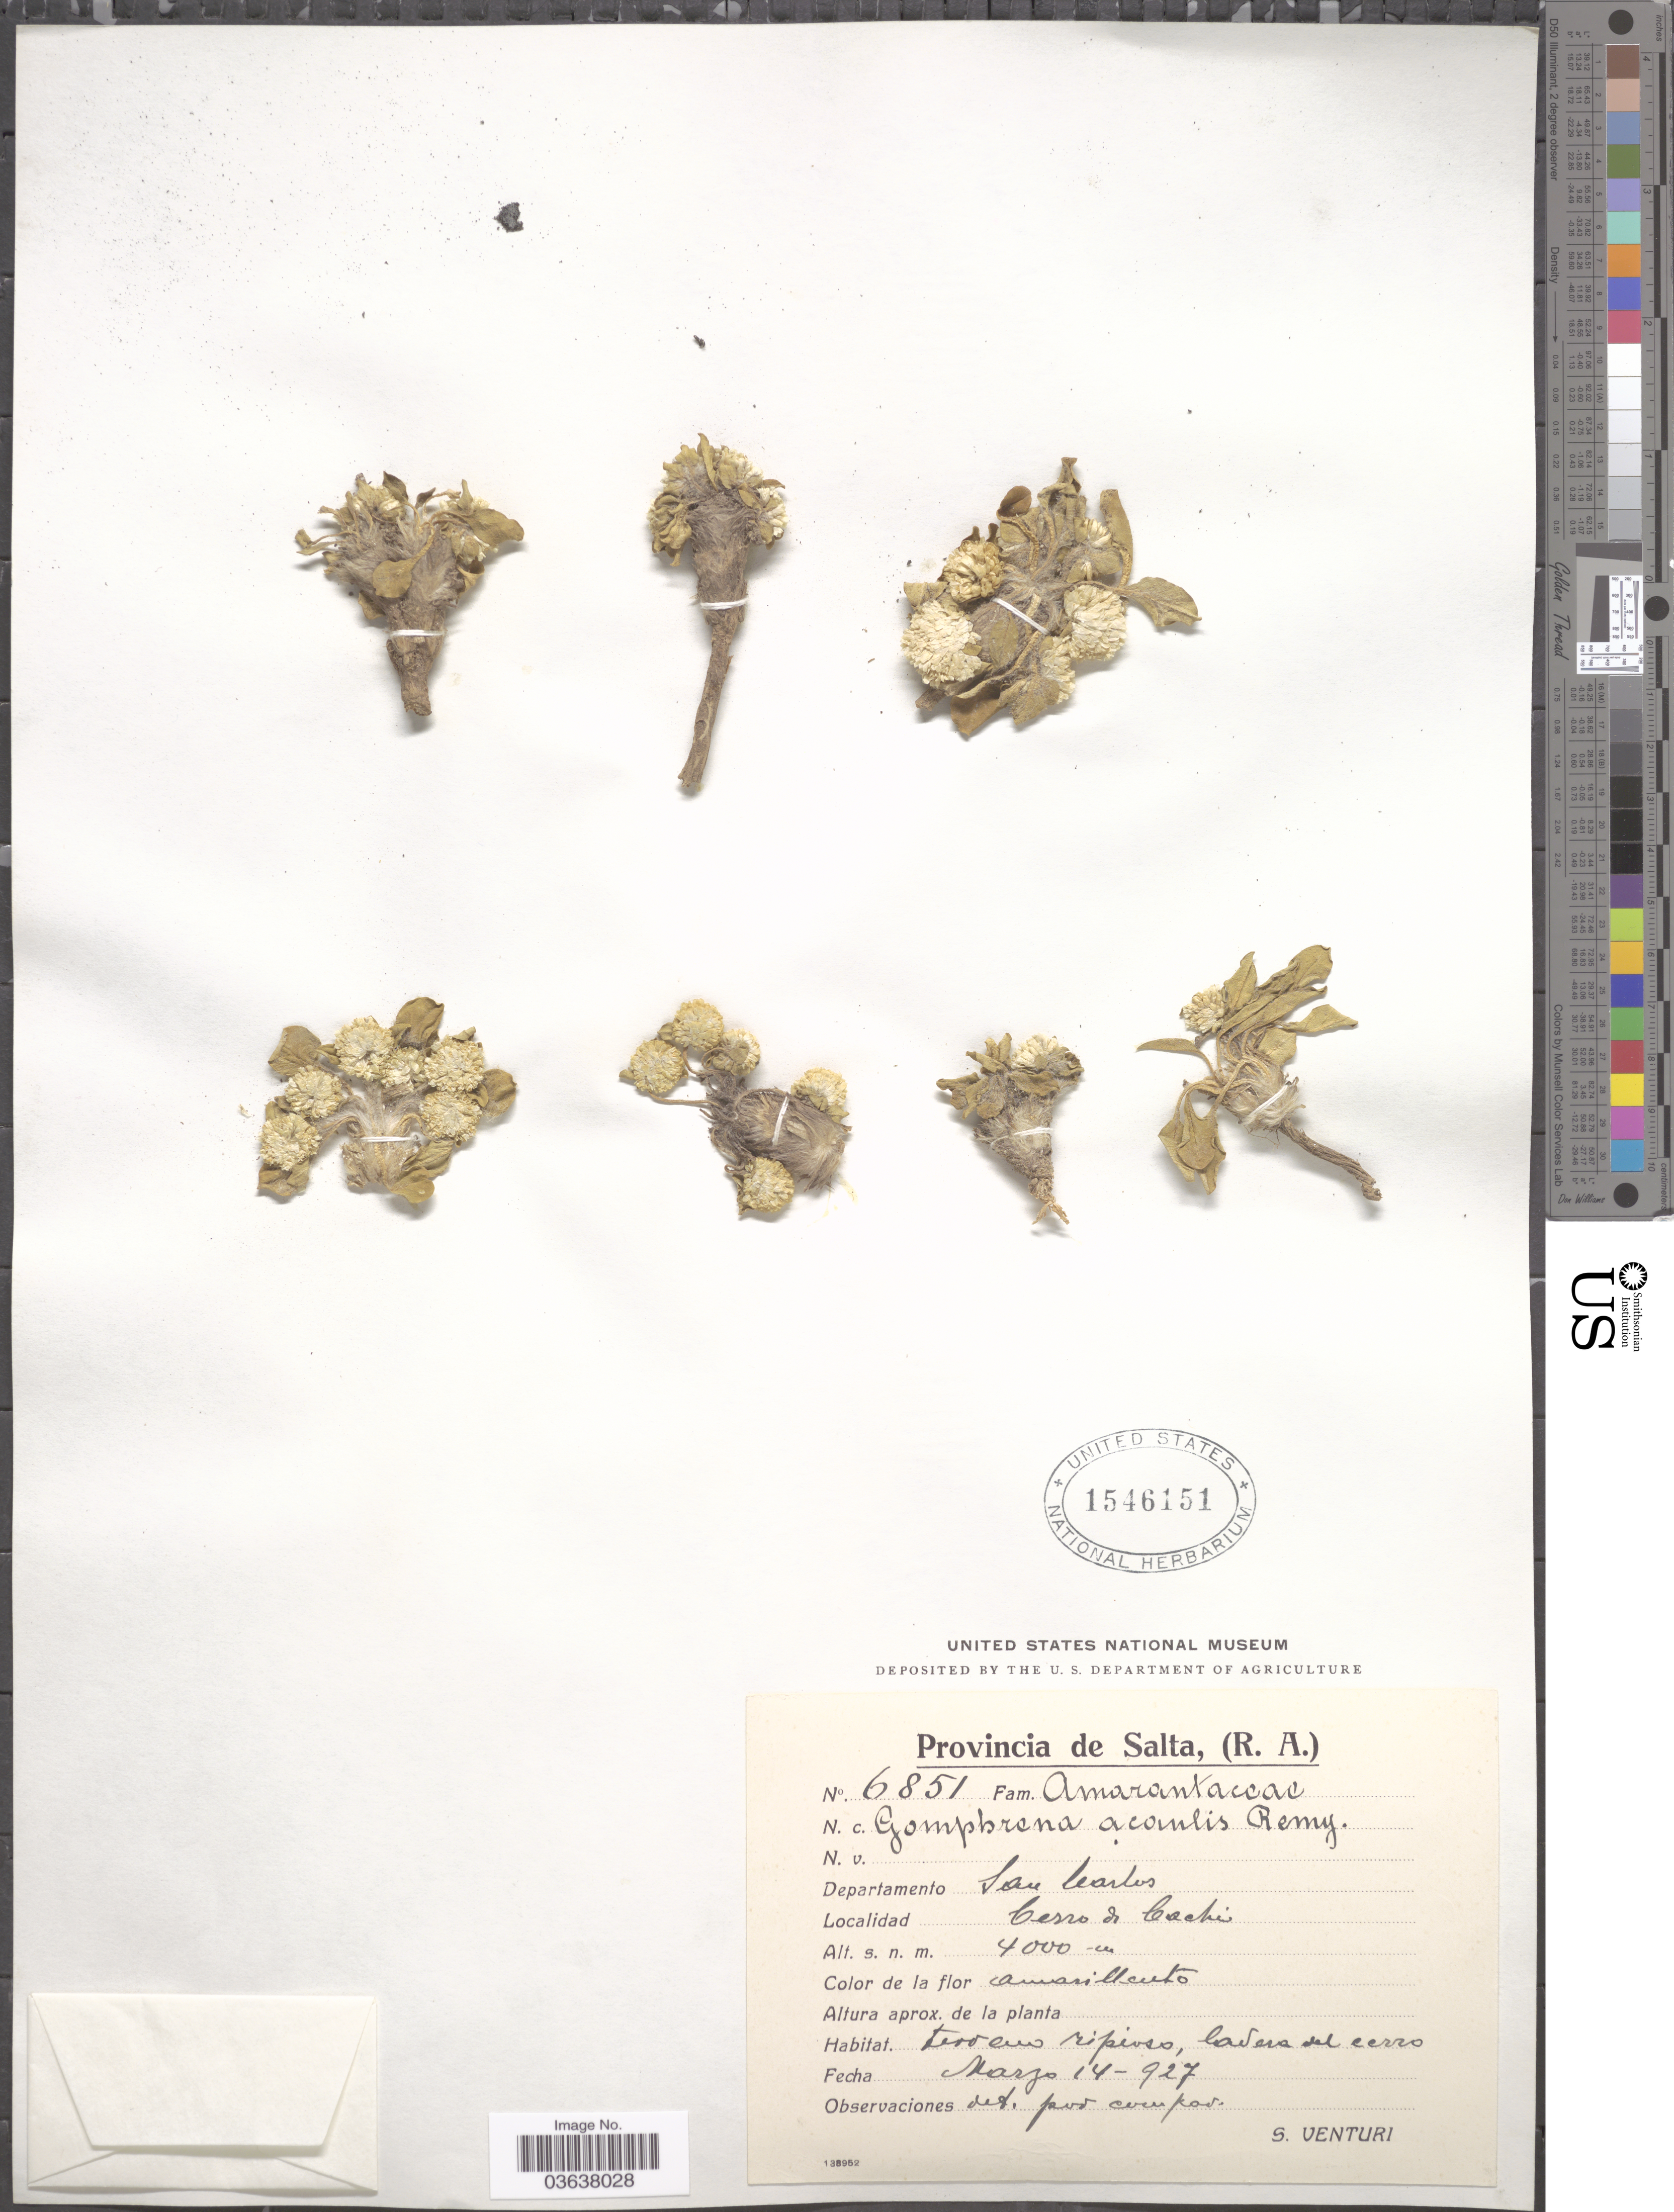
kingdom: Plantae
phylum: Tracheophyta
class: Magnoliopsida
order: Caryophyllales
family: Amaranthaceae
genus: Gomphrena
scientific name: Gomphrena meyeniana var. acaulis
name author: (J. Rémy) Suess.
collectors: S. Venturi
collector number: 6851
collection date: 1927-03-14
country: Argentina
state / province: Salta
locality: Departamento San Carlos, Cerro de Cachi.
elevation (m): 4000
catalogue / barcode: US 1546151